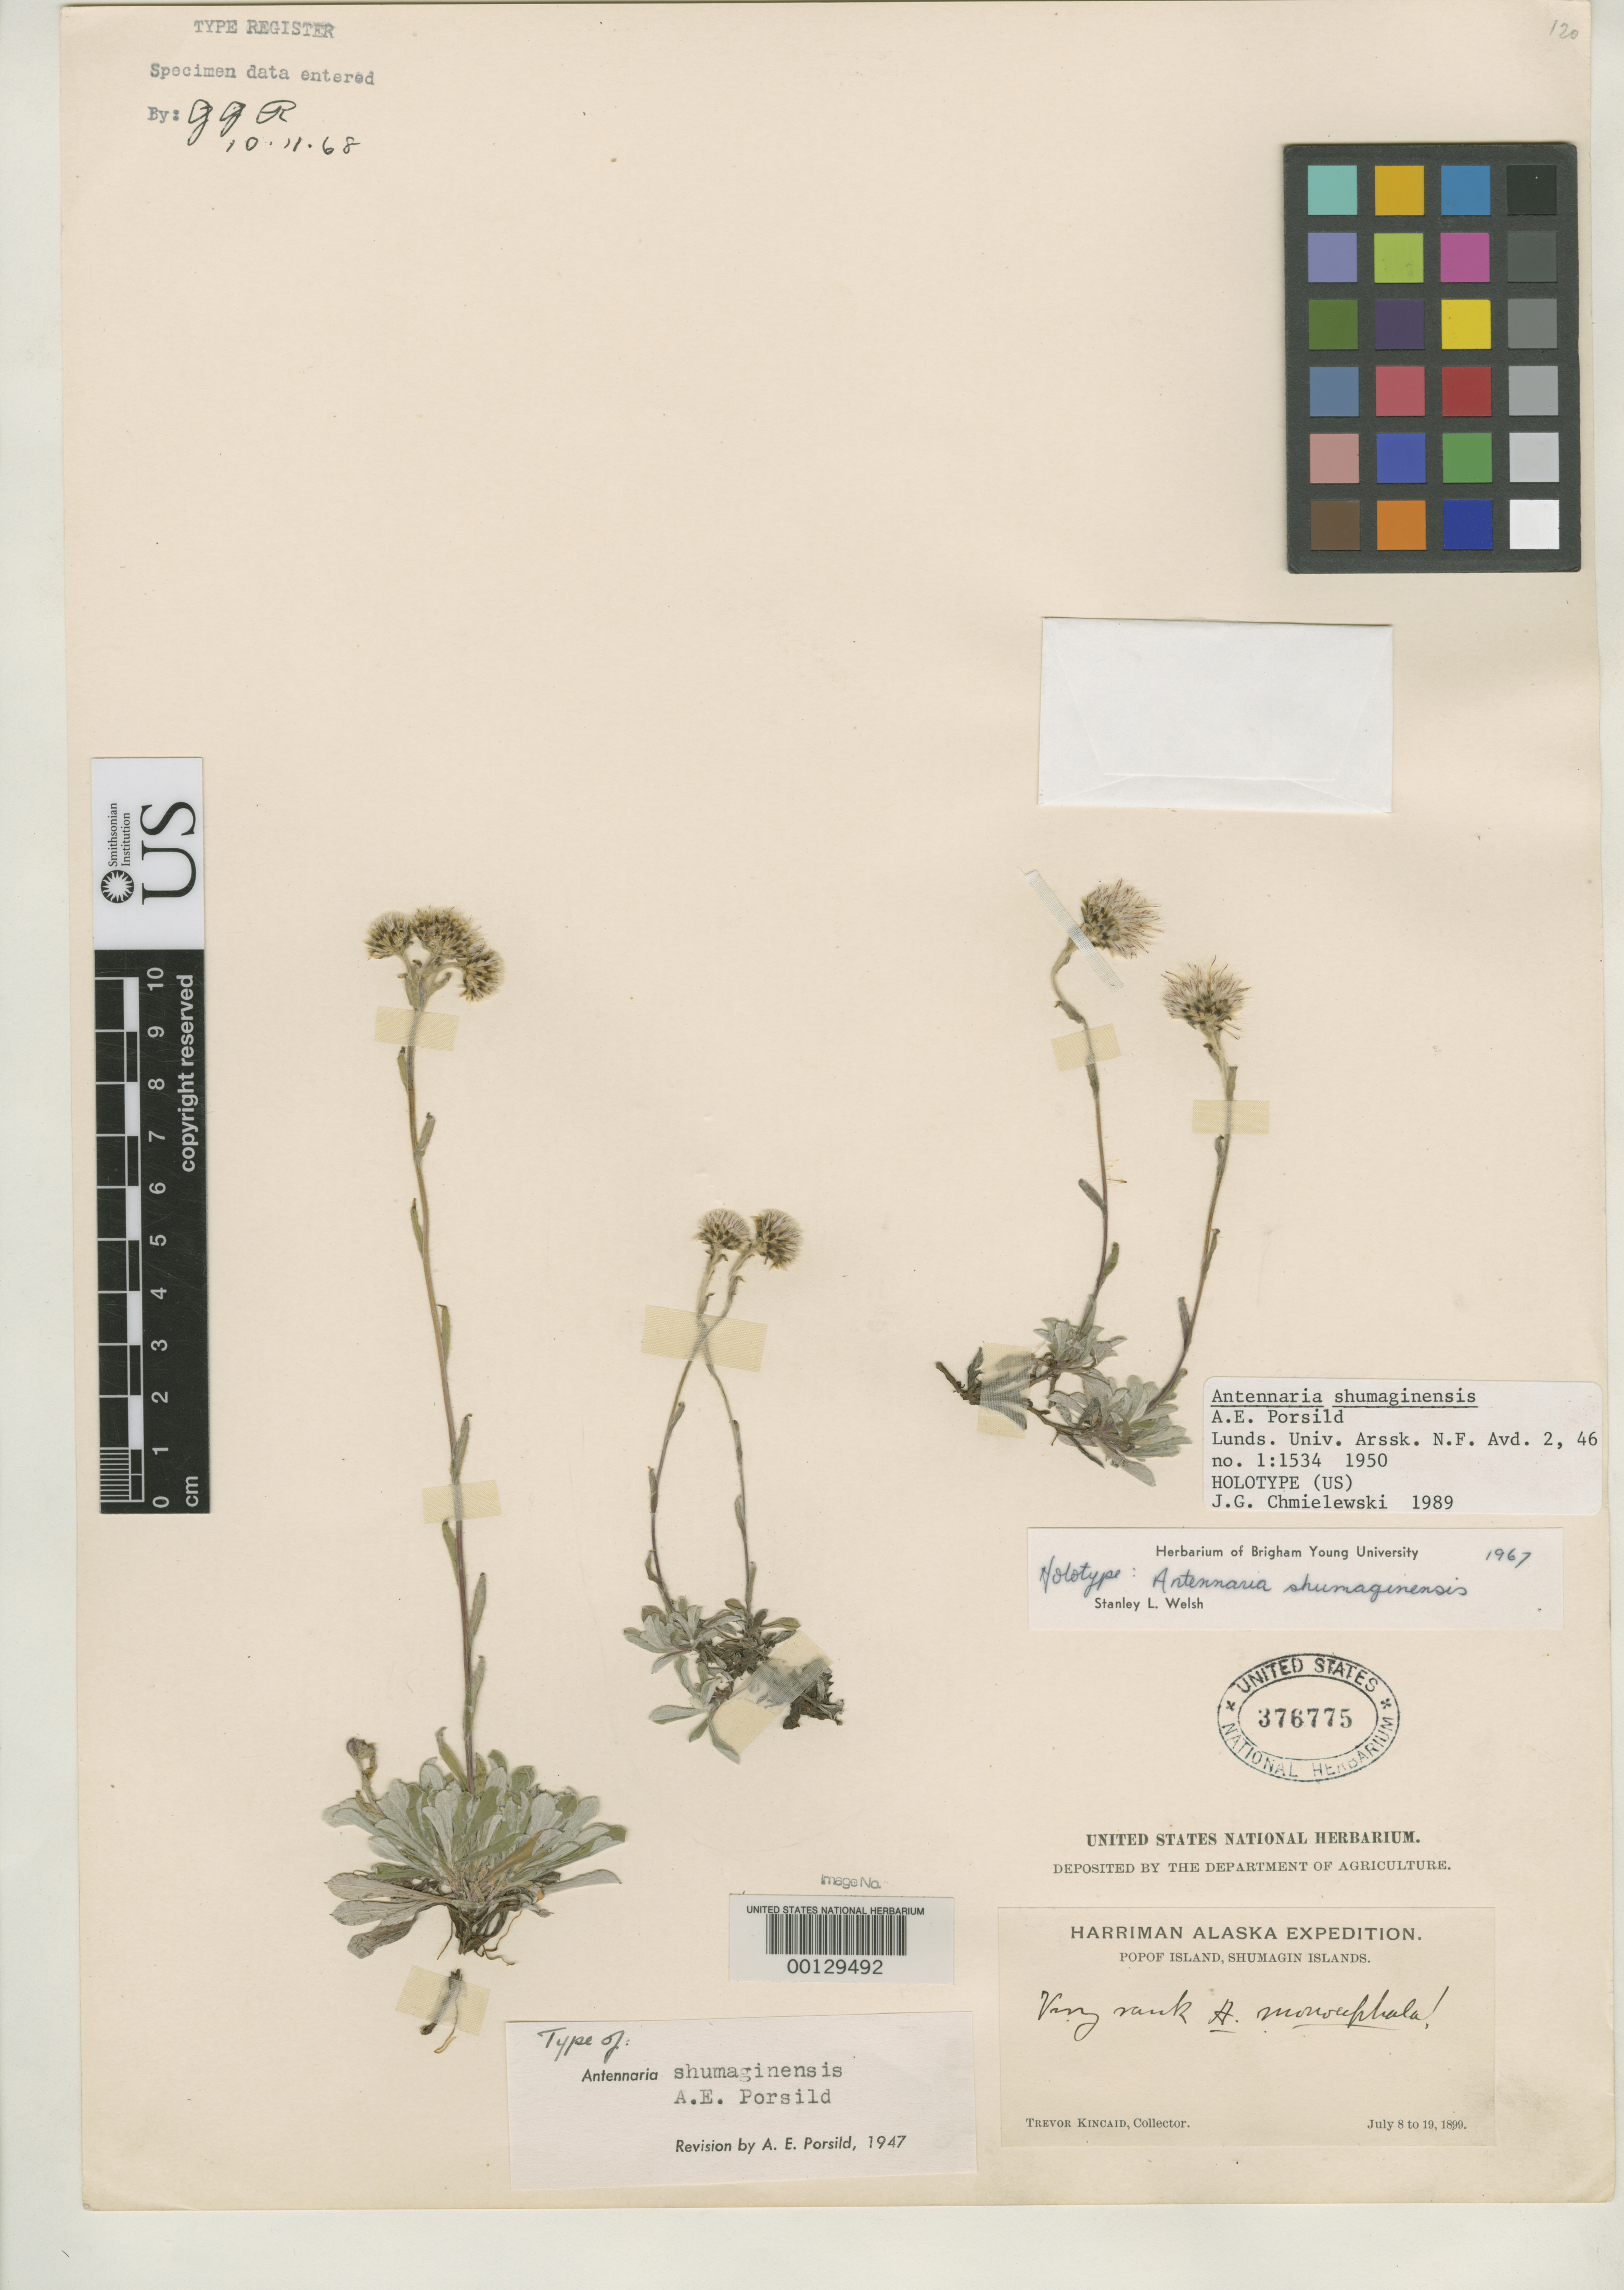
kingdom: Plantae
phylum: Tracheophyta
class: Magnoliopsida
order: Asterales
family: Asteraceae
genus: Antennaria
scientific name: Antennaria shumaginensis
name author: A.E. Porsild in Hultén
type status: Holotype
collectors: T. C. Kincaid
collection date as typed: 08 Jul 1899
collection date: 1899-07-08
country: United States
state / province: Alaska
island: Popof Island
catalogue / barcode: US 376775